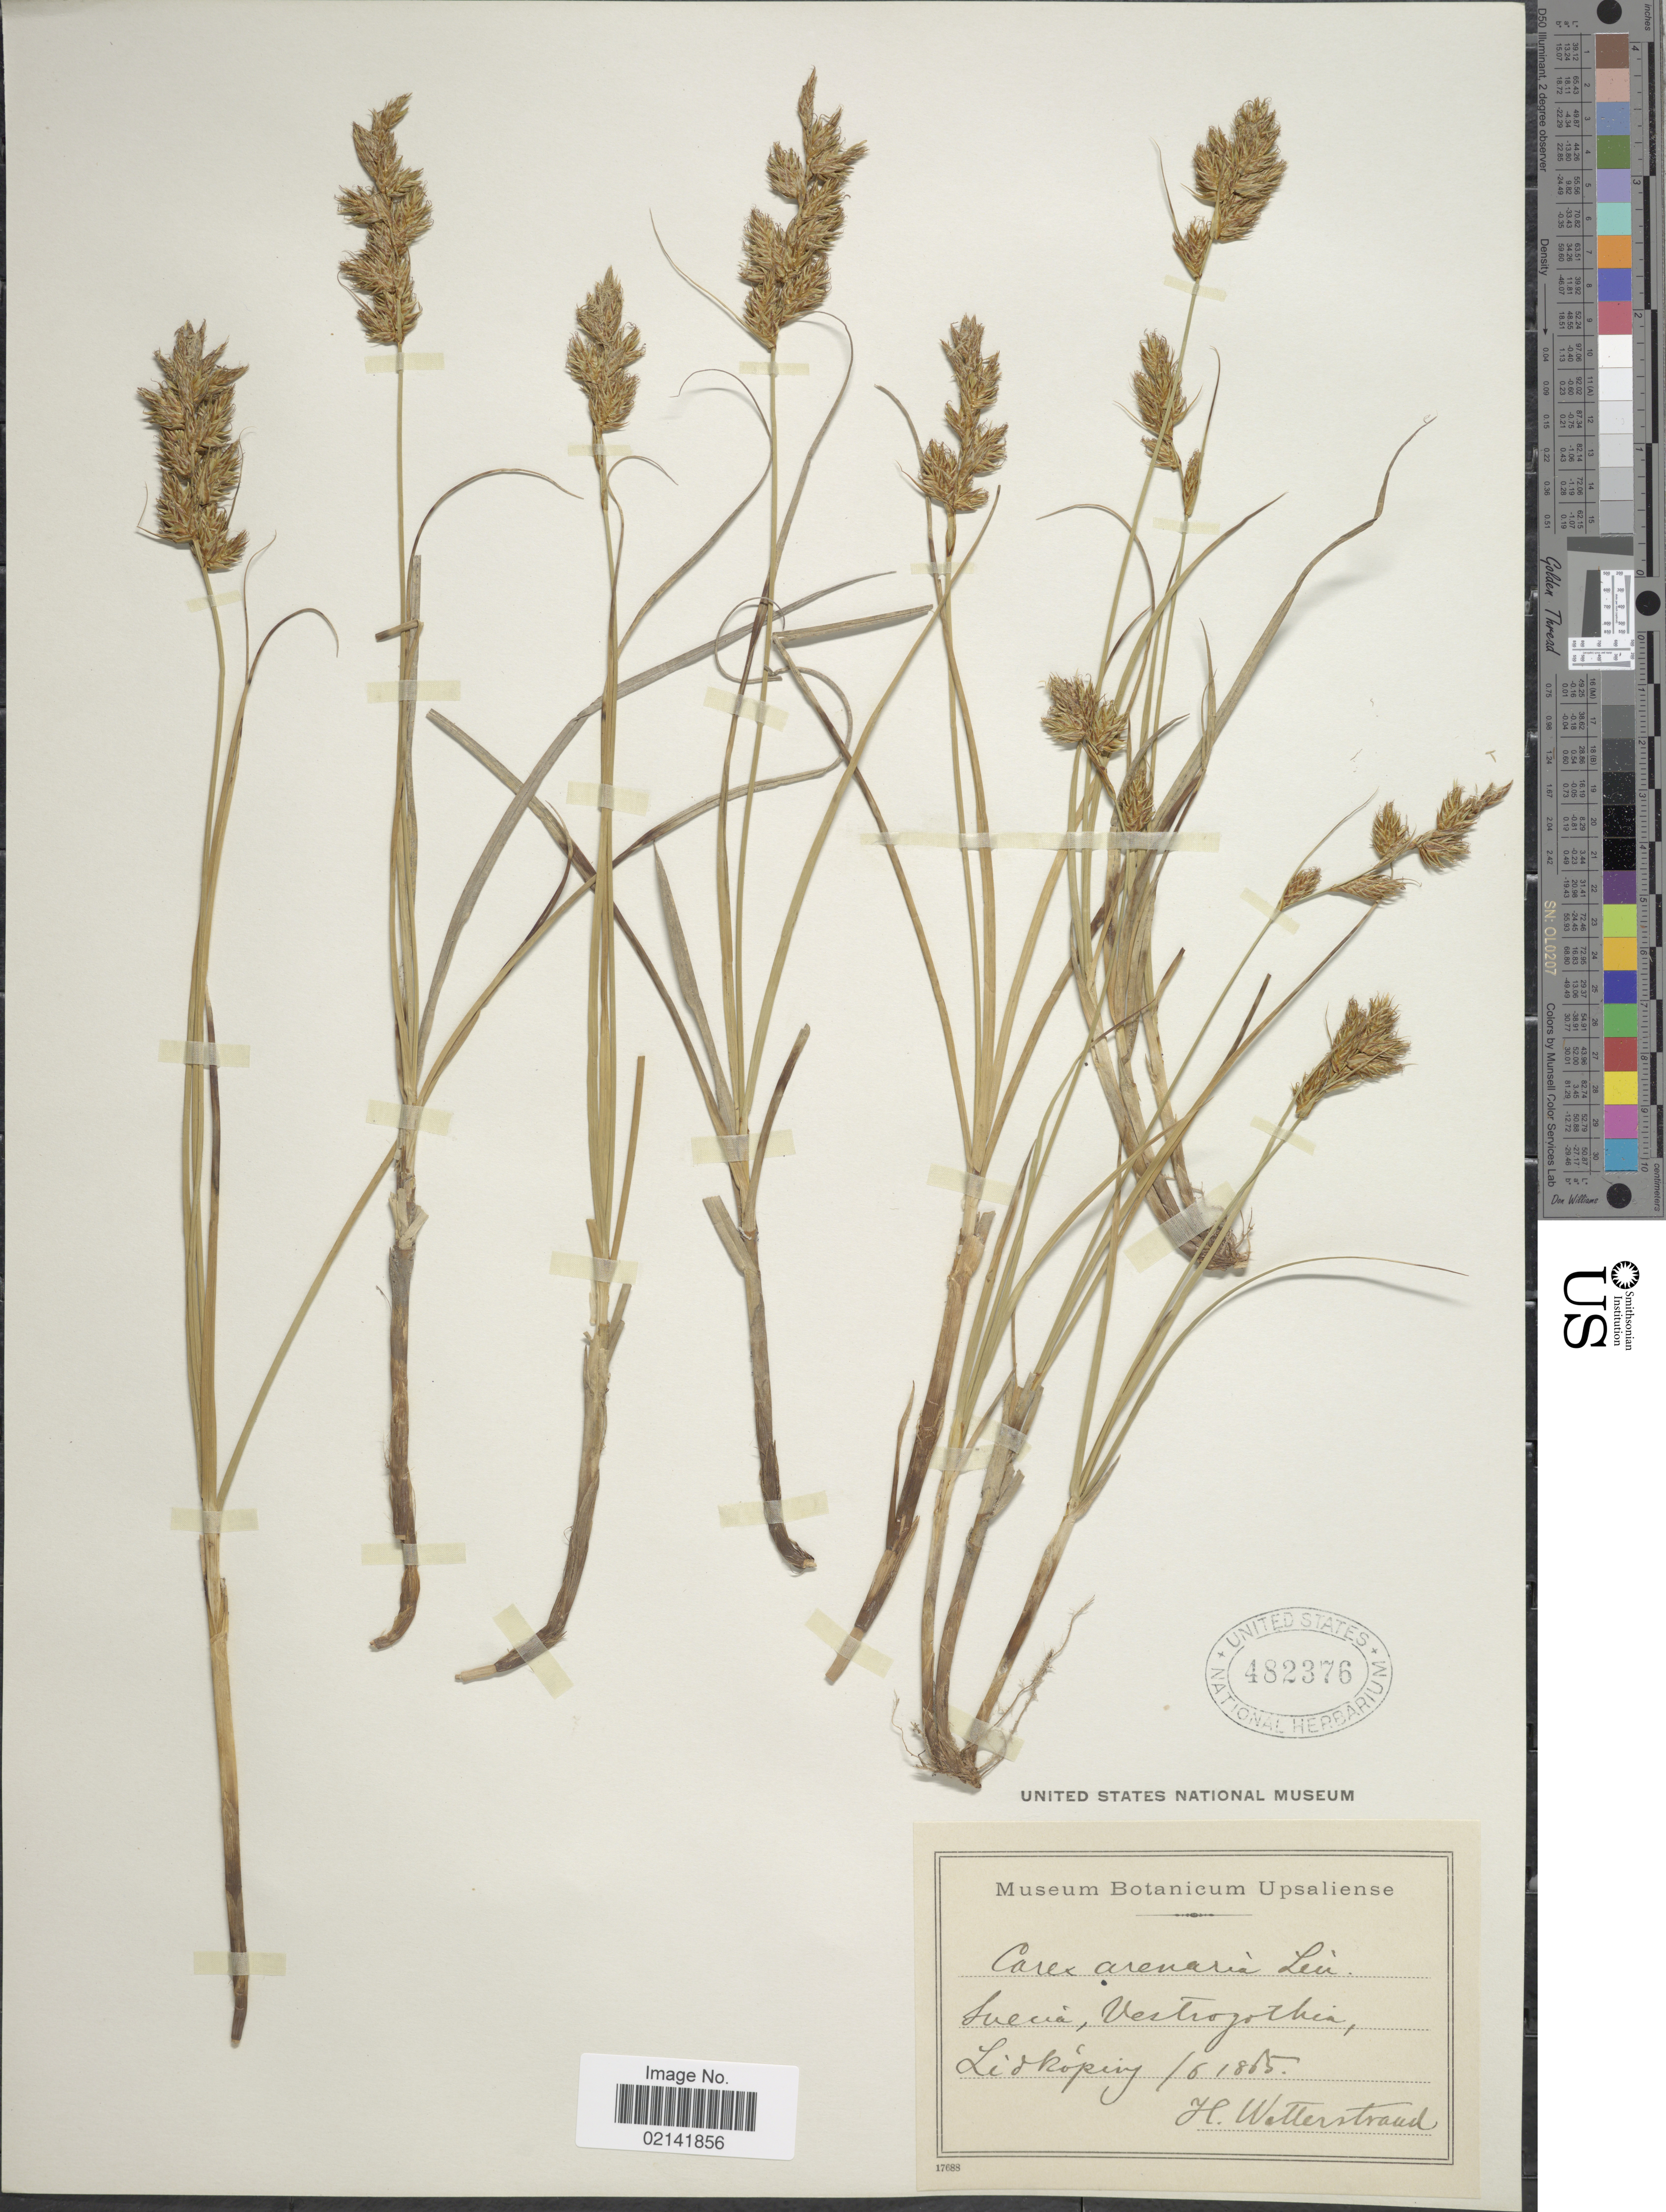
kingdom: Plantae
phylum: Tracheophyta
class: Liliopsida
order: Poales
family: Cyperaceae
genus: Carex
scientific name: Carex arenaria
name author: L.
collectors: H. Wetterstrand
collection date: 1865-06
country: Sweden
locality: Suecia, Vestrogothia, Lidköping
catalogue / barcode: US 482376